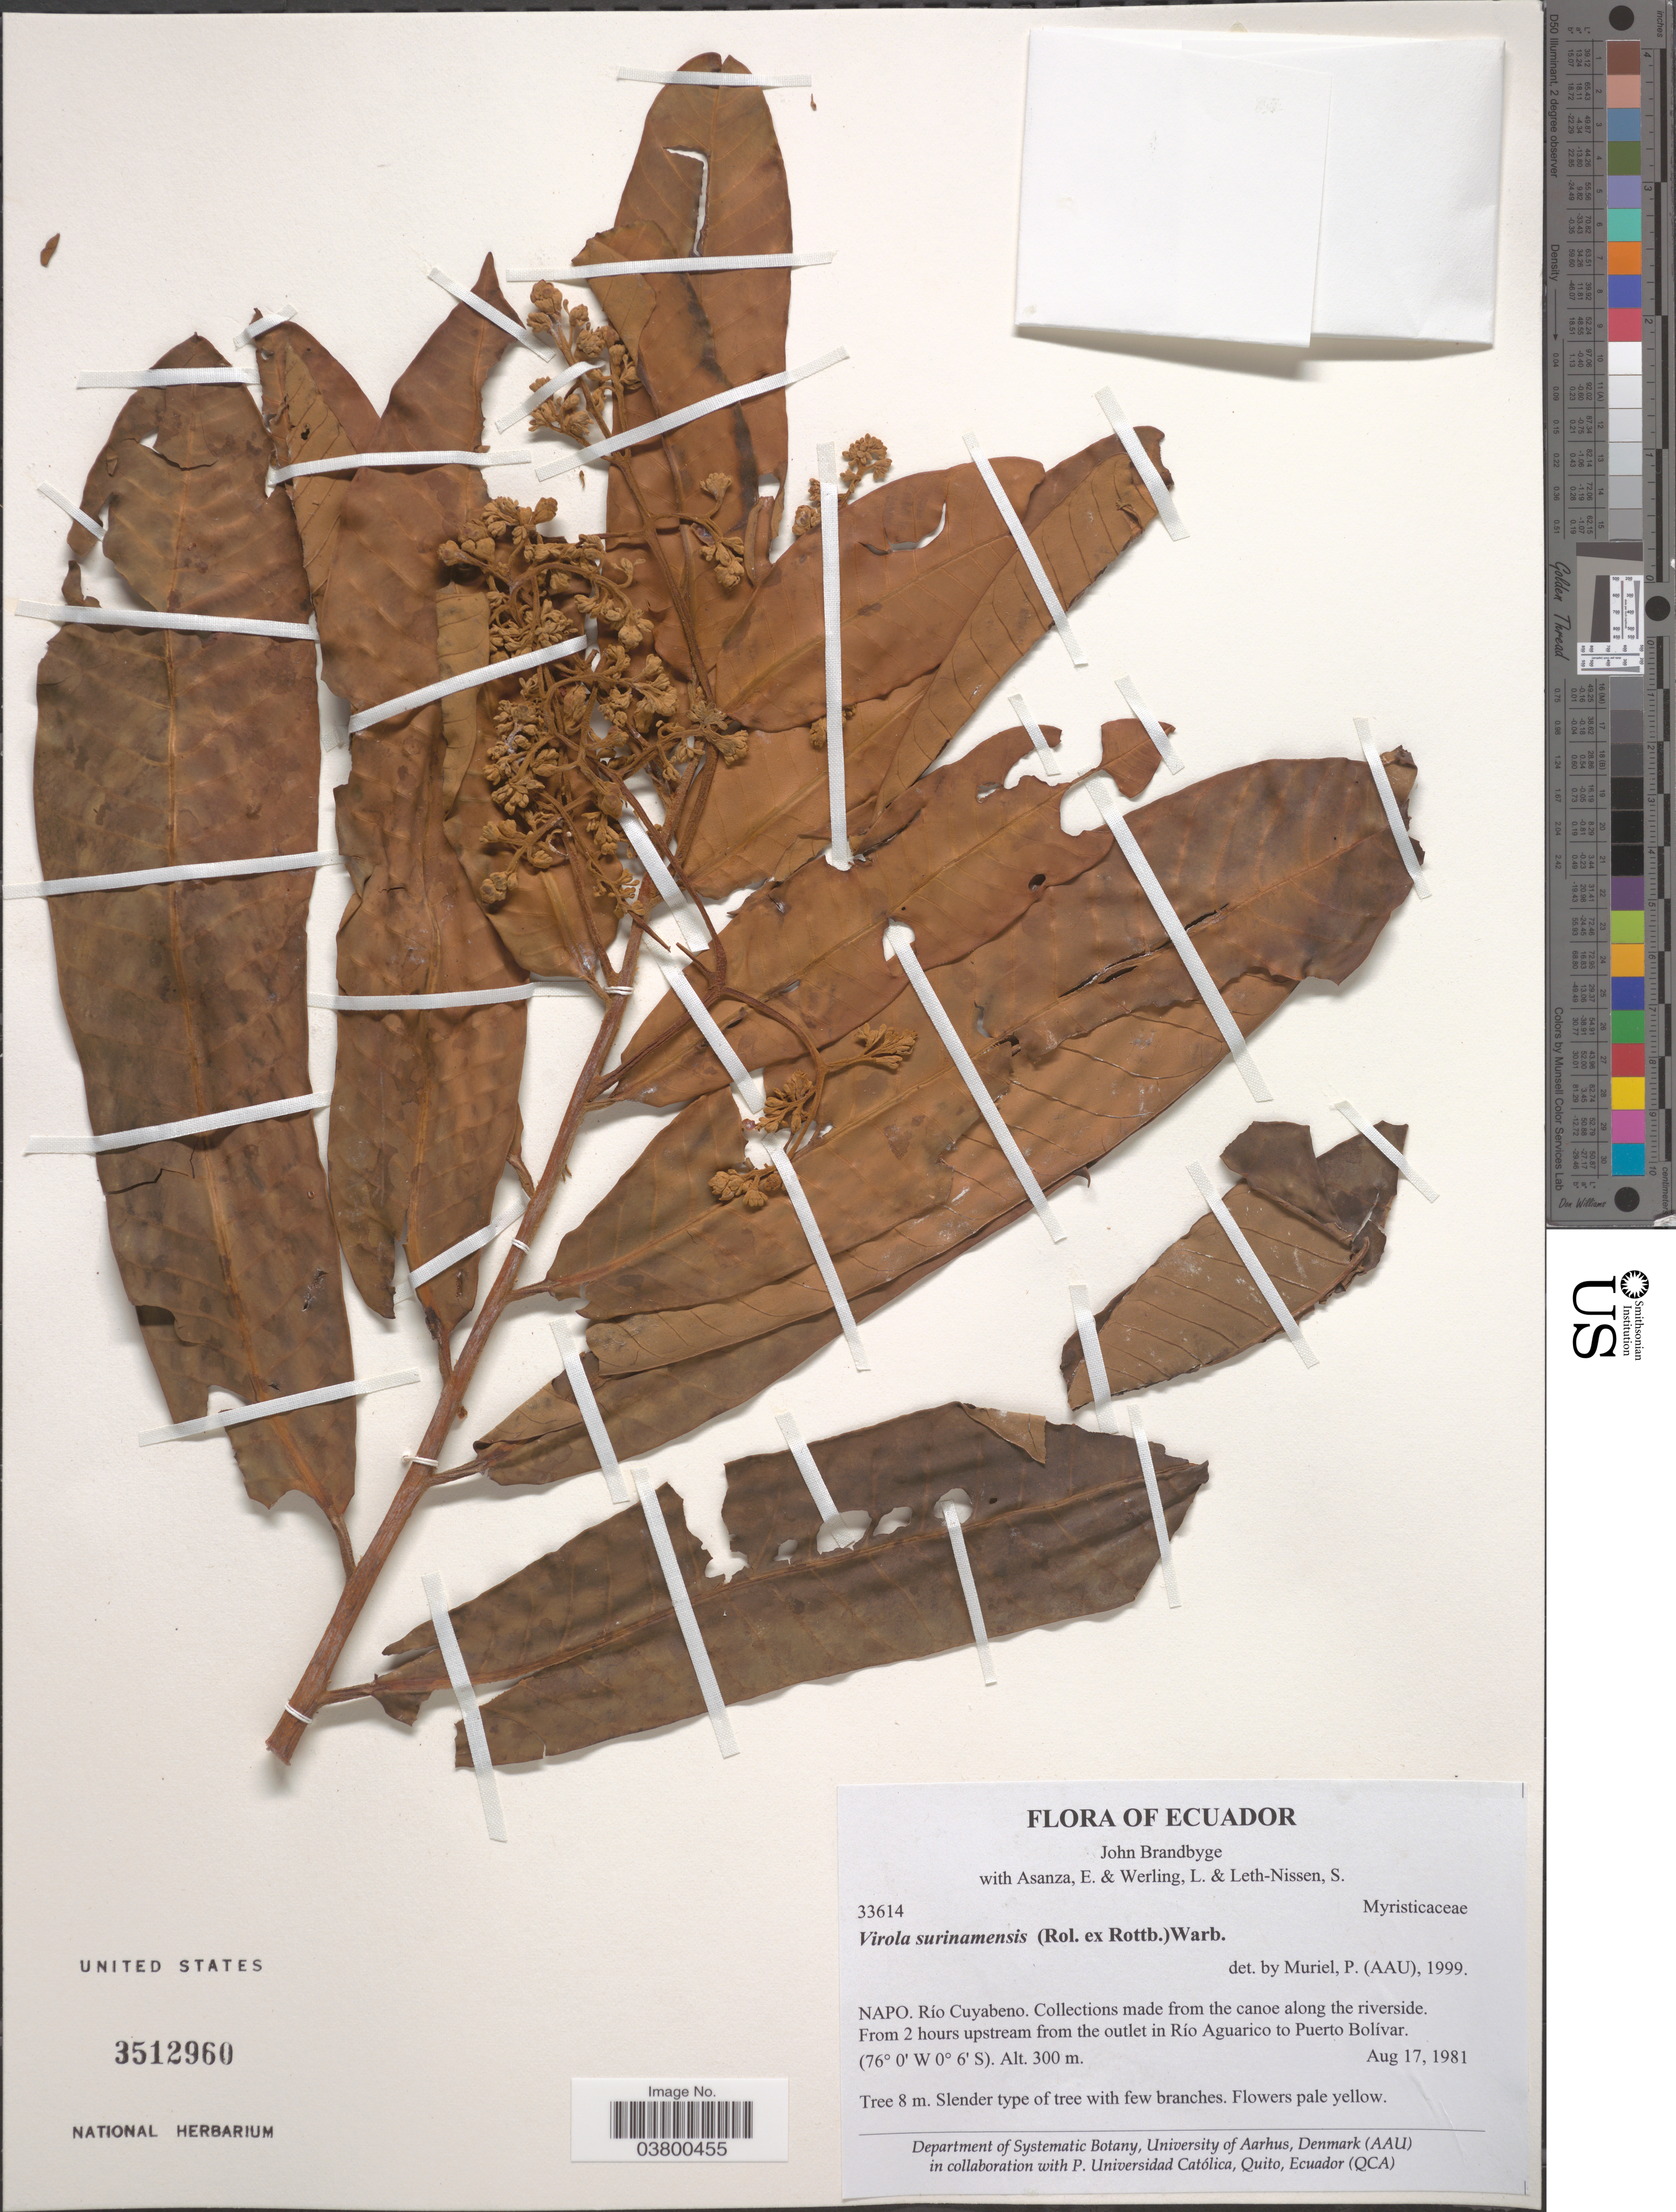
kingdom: Plantae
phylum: Tracheophyta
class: Magnoliopsida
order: Magnoliales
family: Myristicaceae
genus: Virola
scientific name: Virola surinamensis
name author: (Rol.) Warb.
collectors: J. Brandbyge, E. Asanza, L. Werling & S. Leth-Nissen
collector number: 33614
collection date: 1981-08-17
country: Ecuador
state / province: Napo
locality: Río Cuyabeno. From the canoe along the riverside. From 2 hours upstream from the outlet in Río Aguarico to Puerto Bolívar.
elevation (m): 300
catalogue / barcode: US 3512960